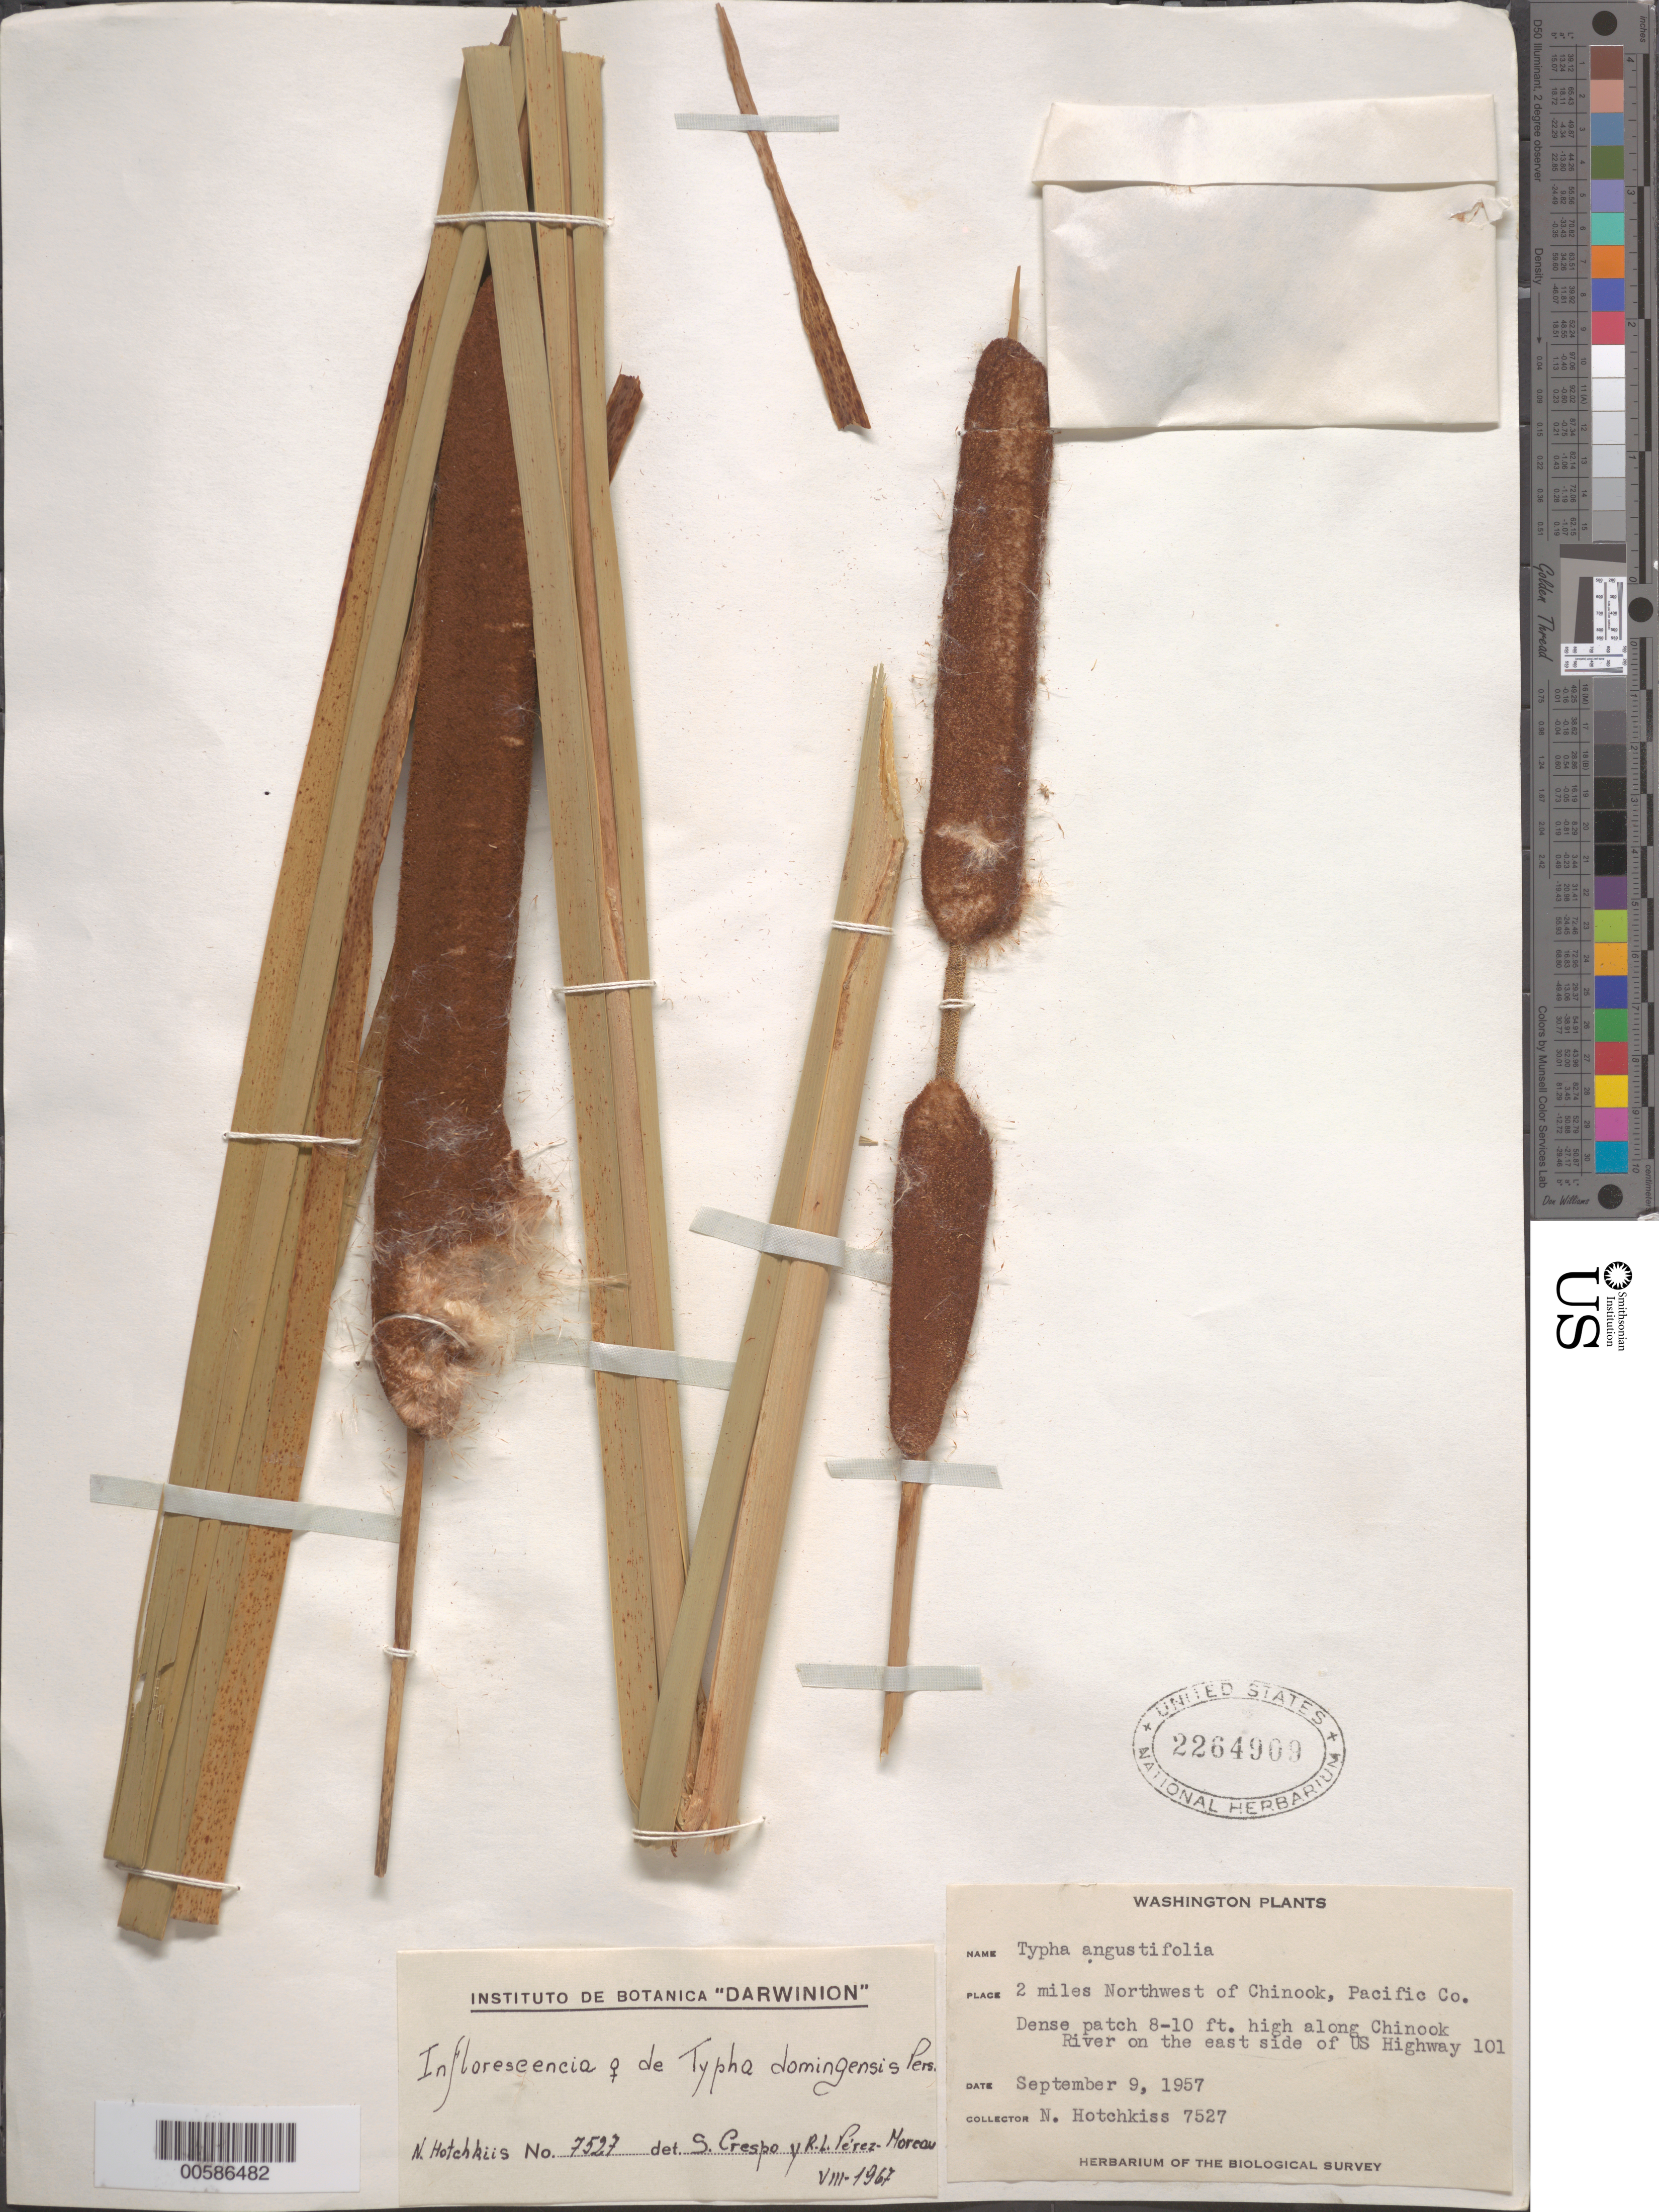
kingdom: Plantae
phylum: Tracheophyta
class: Liliopsida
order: Poales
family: Typhaceae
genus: Typha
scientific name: Typha domingensis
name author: Pers.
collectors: N. Hotchkiss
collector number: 7527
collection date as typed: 09 Sep 1957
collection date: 1957-09-09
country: United States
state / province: Washington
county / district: Pacific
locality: NW of Chinook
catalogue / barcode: US 2264909